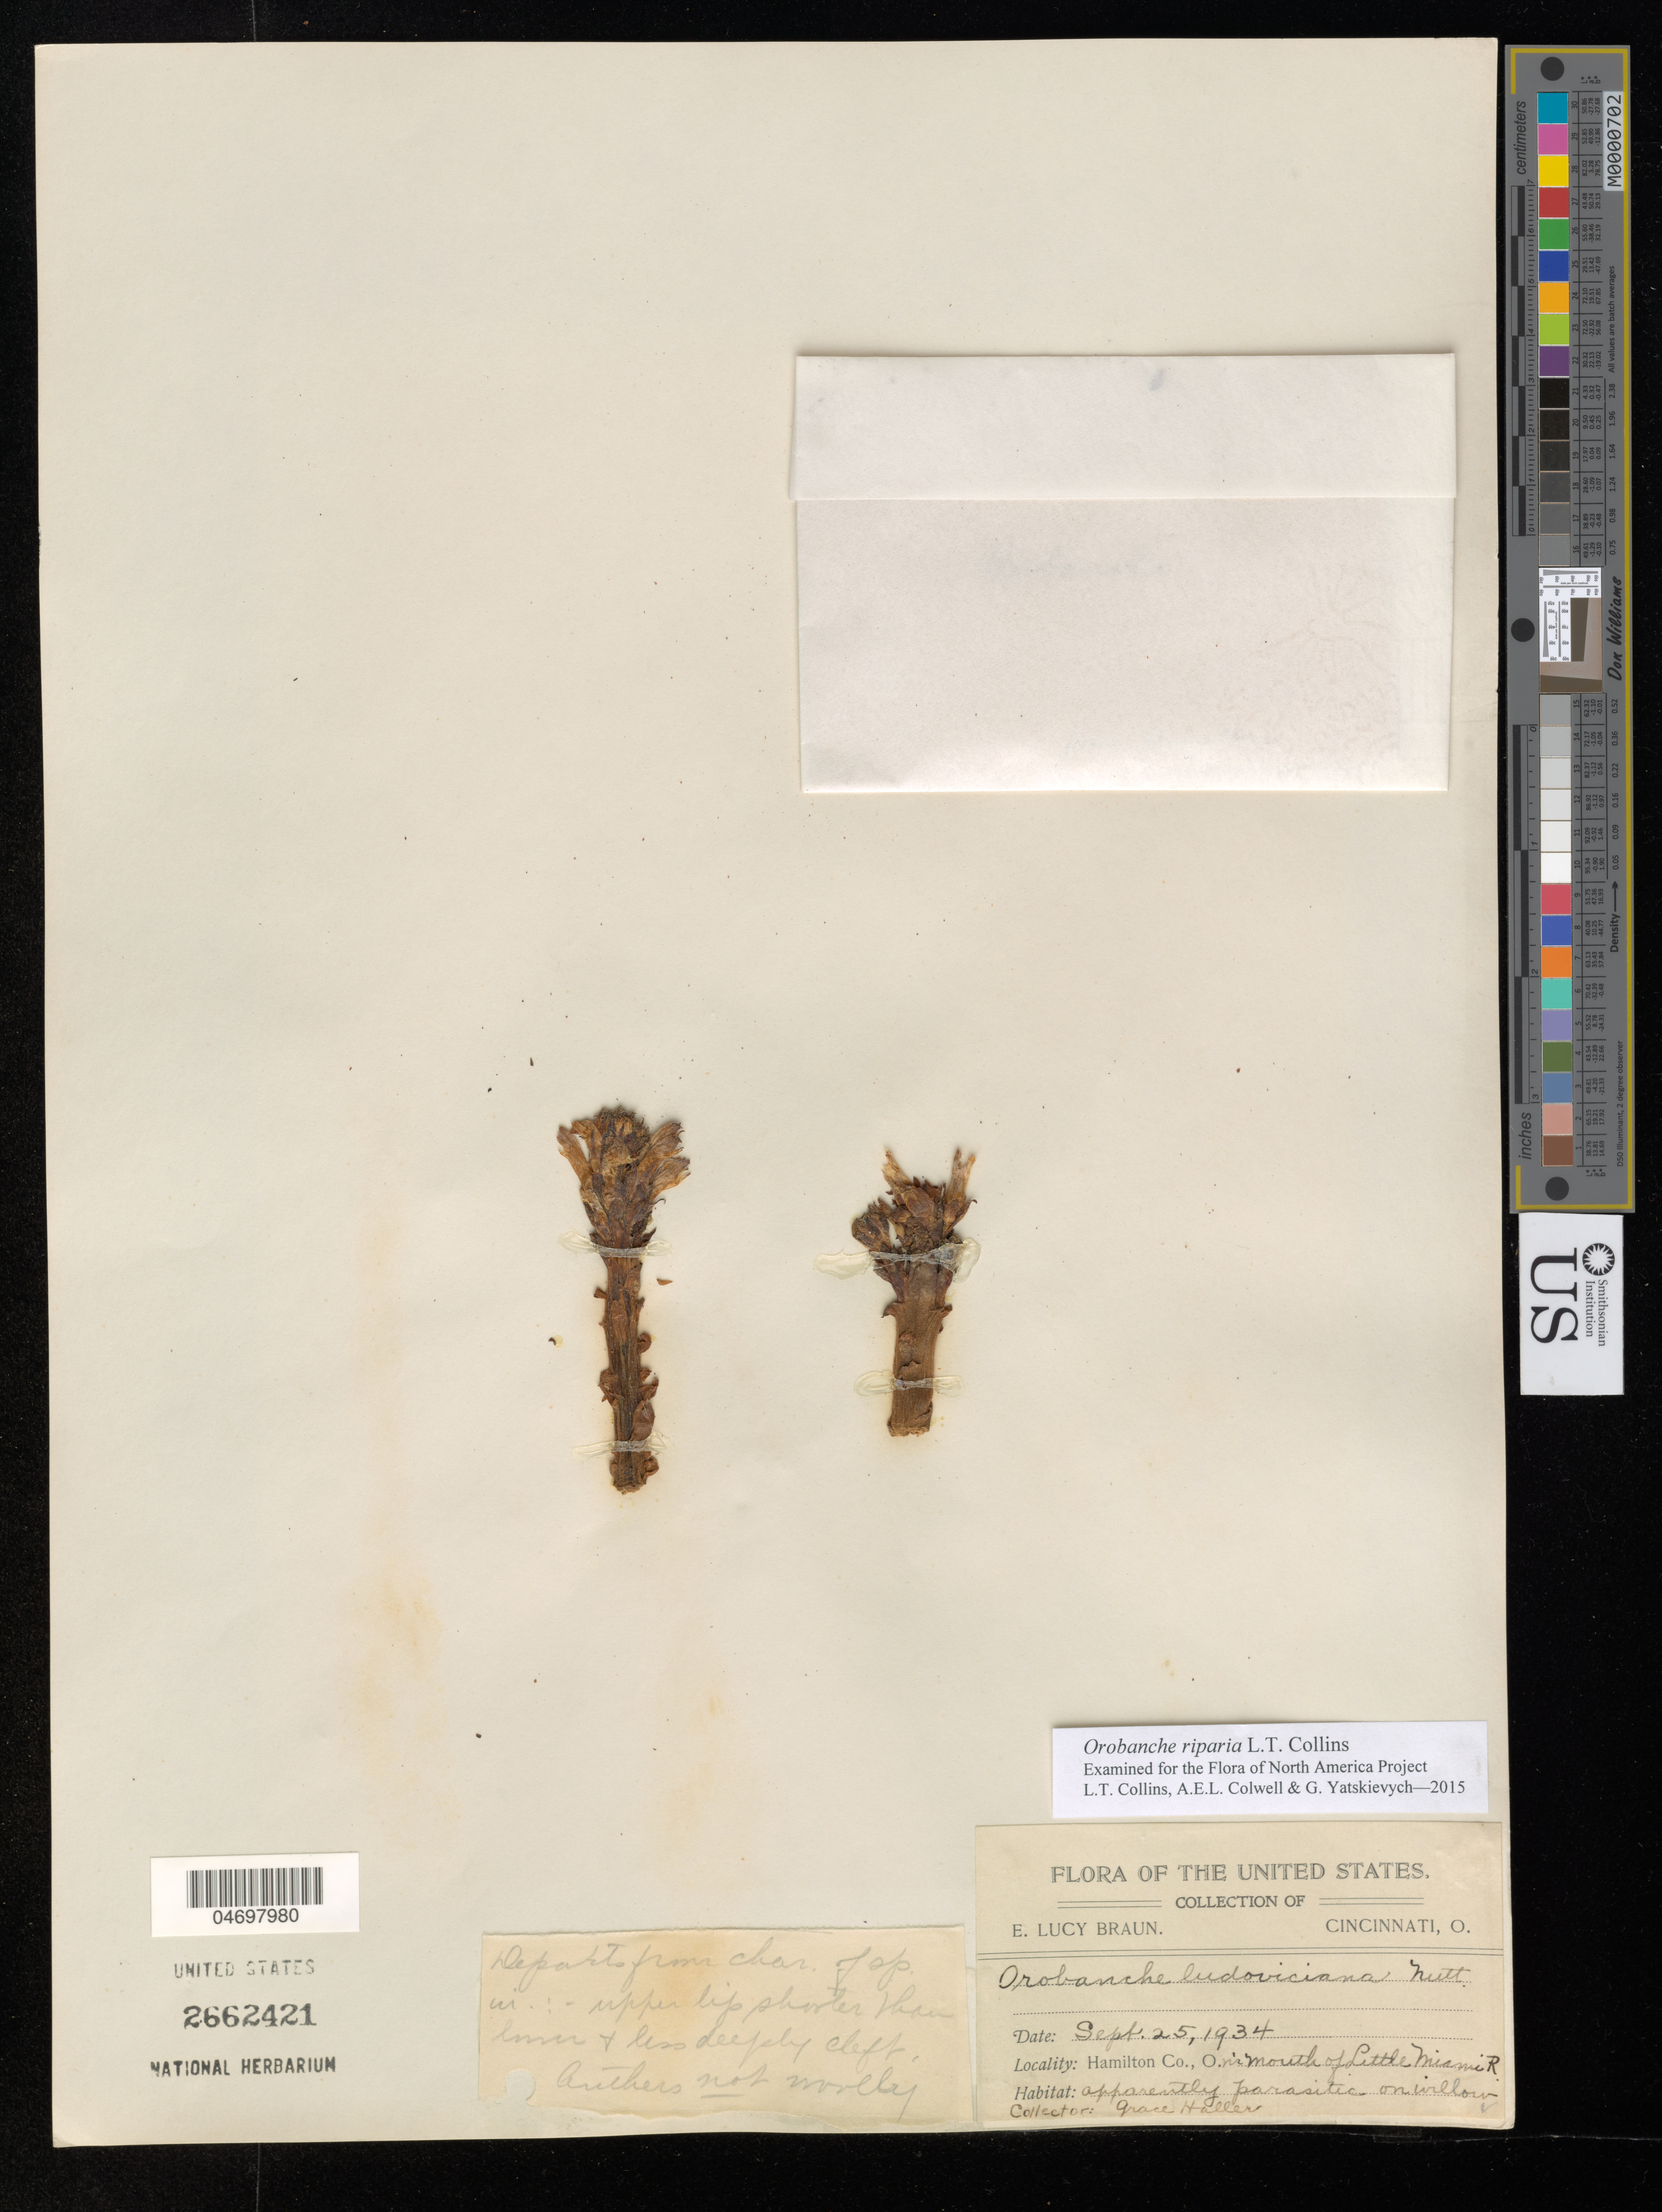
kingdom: Plantae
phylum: Tracheophyta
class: Magnoliopsida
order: Lamiales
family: Orobanchaceae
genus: Orobanche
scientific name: Orobanche riparia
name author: L.T. Collins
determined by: Collins, L. T.; Colwell, A. E.; Yatskievych, G. A.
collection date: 1934-09-25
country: United States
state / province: Ohio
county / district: Hamilton Co.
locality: Near mouth of Little Miami River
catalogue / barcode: US 2662421